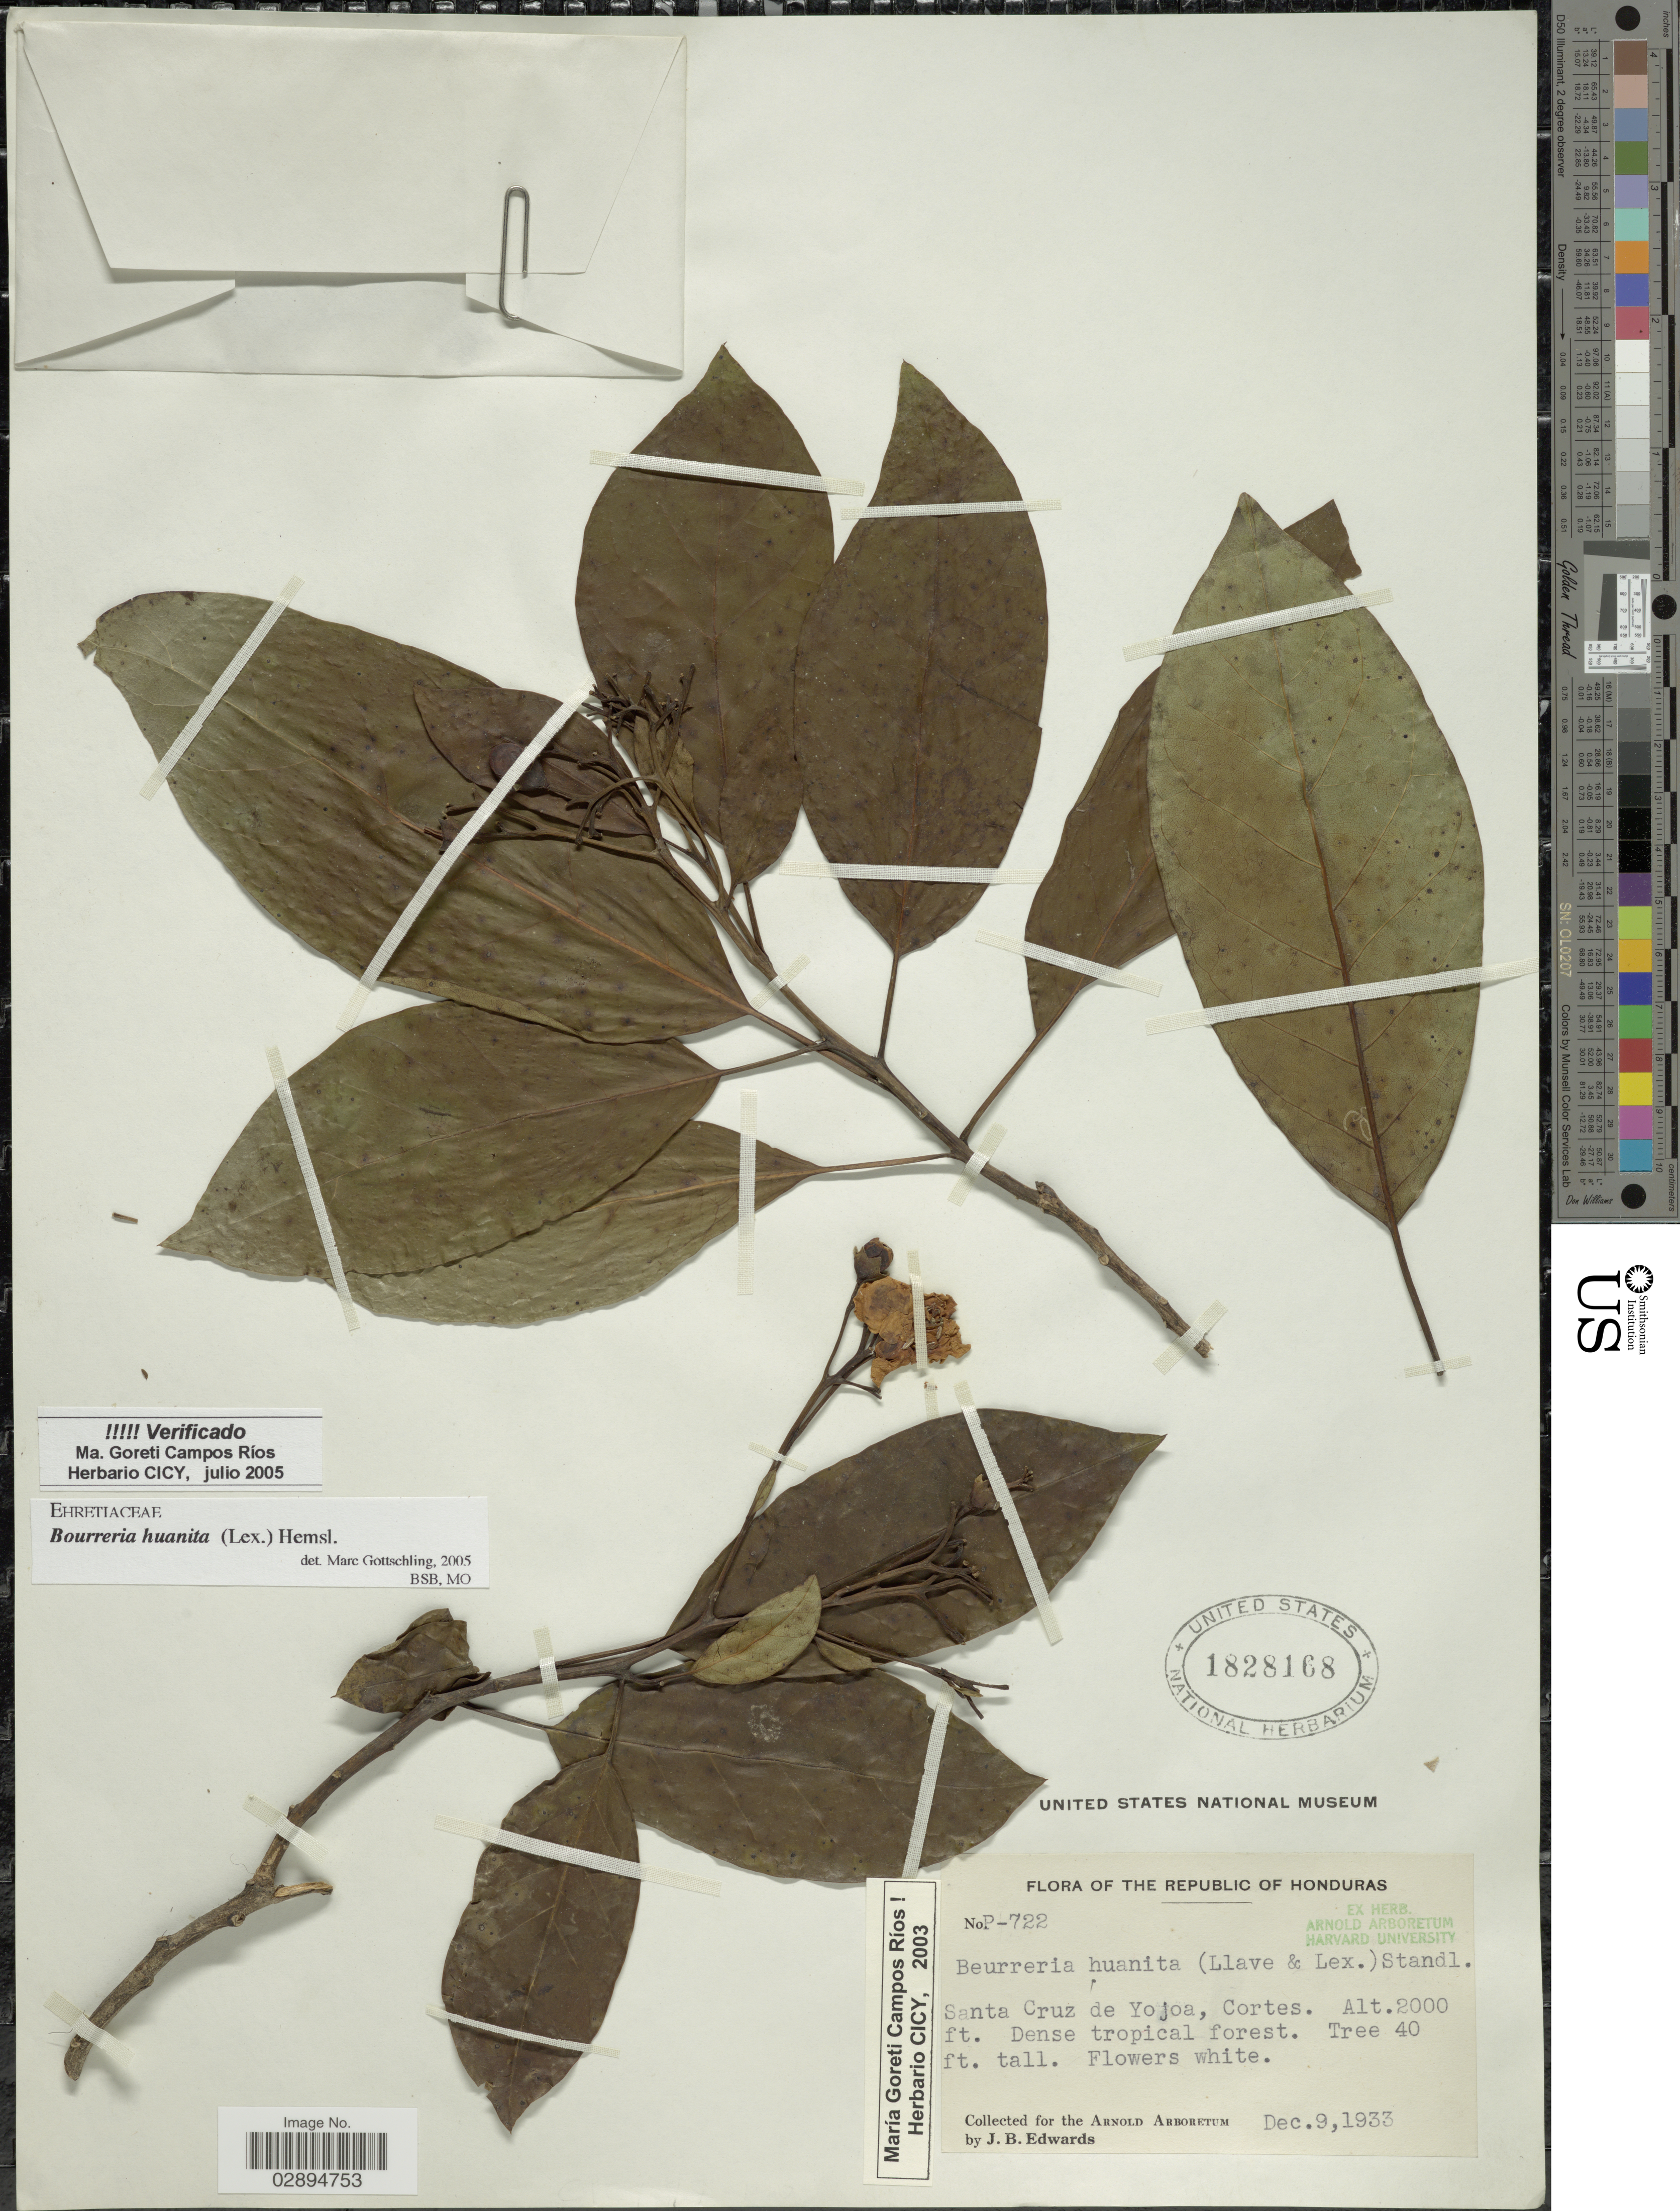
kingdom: Plantae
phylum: Tracheophyta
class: Magnoliopsida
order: Boraginales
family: Ehretiaceae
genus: Bourreria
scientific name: Bourreria huanita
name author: (Lex.) Hemsl.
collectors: J. B. Edwards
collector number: P-722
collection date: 1933-12-09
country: Honduras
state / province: Cortés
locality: The Republic of Honduras. Santa Cruz de Yojoa, Cortes.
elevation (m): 610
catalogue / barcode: US 1828168